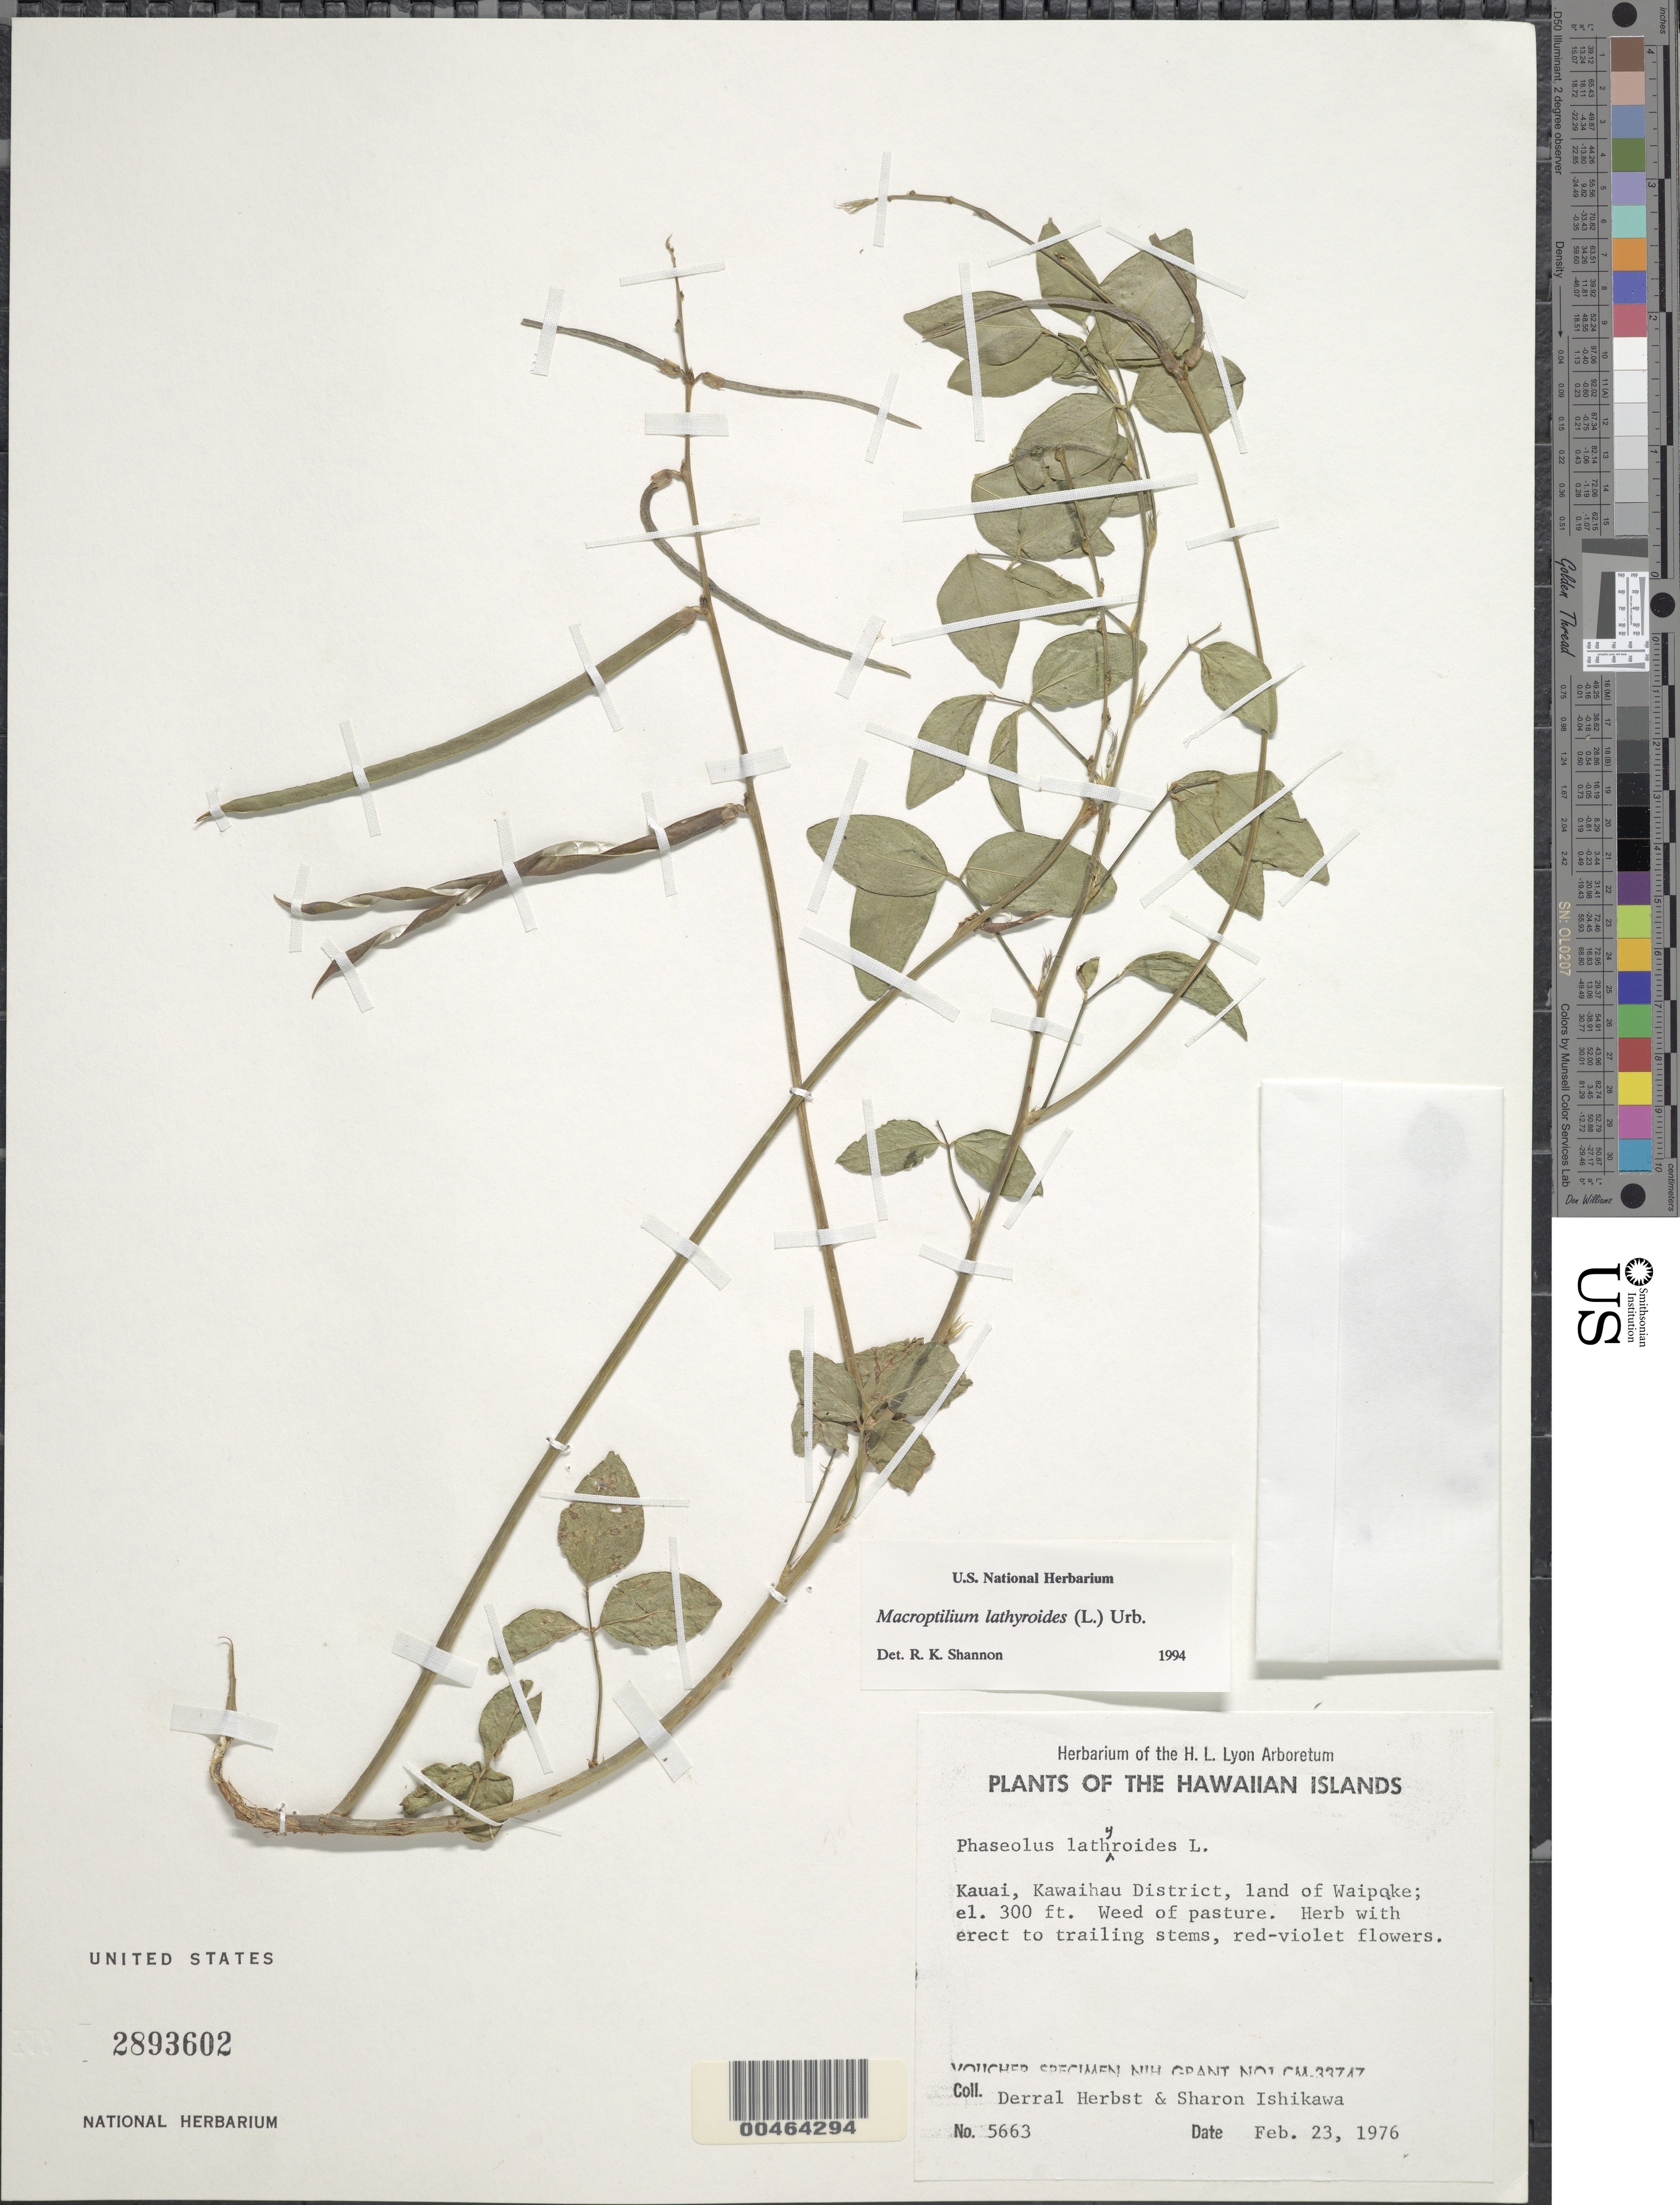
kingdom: Plantae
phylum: Tracheophyta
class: Magnoliopsida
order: Fabales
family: Fabaceae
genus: Macroptilium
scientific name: Macroptilium lathyroides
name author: (L.) Urb.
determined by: Shannon, R. K., (UNITED STATES)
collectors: D. R. Herbst & S. Ishikawa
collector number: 5663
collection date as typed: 23 Feb 1976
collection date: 1976-02-23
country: United States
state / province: Hawaii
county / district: Kauai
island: Kaua'i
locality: Kawaihau District, land of Waipoke.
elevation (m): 91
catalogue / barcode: US 2893602